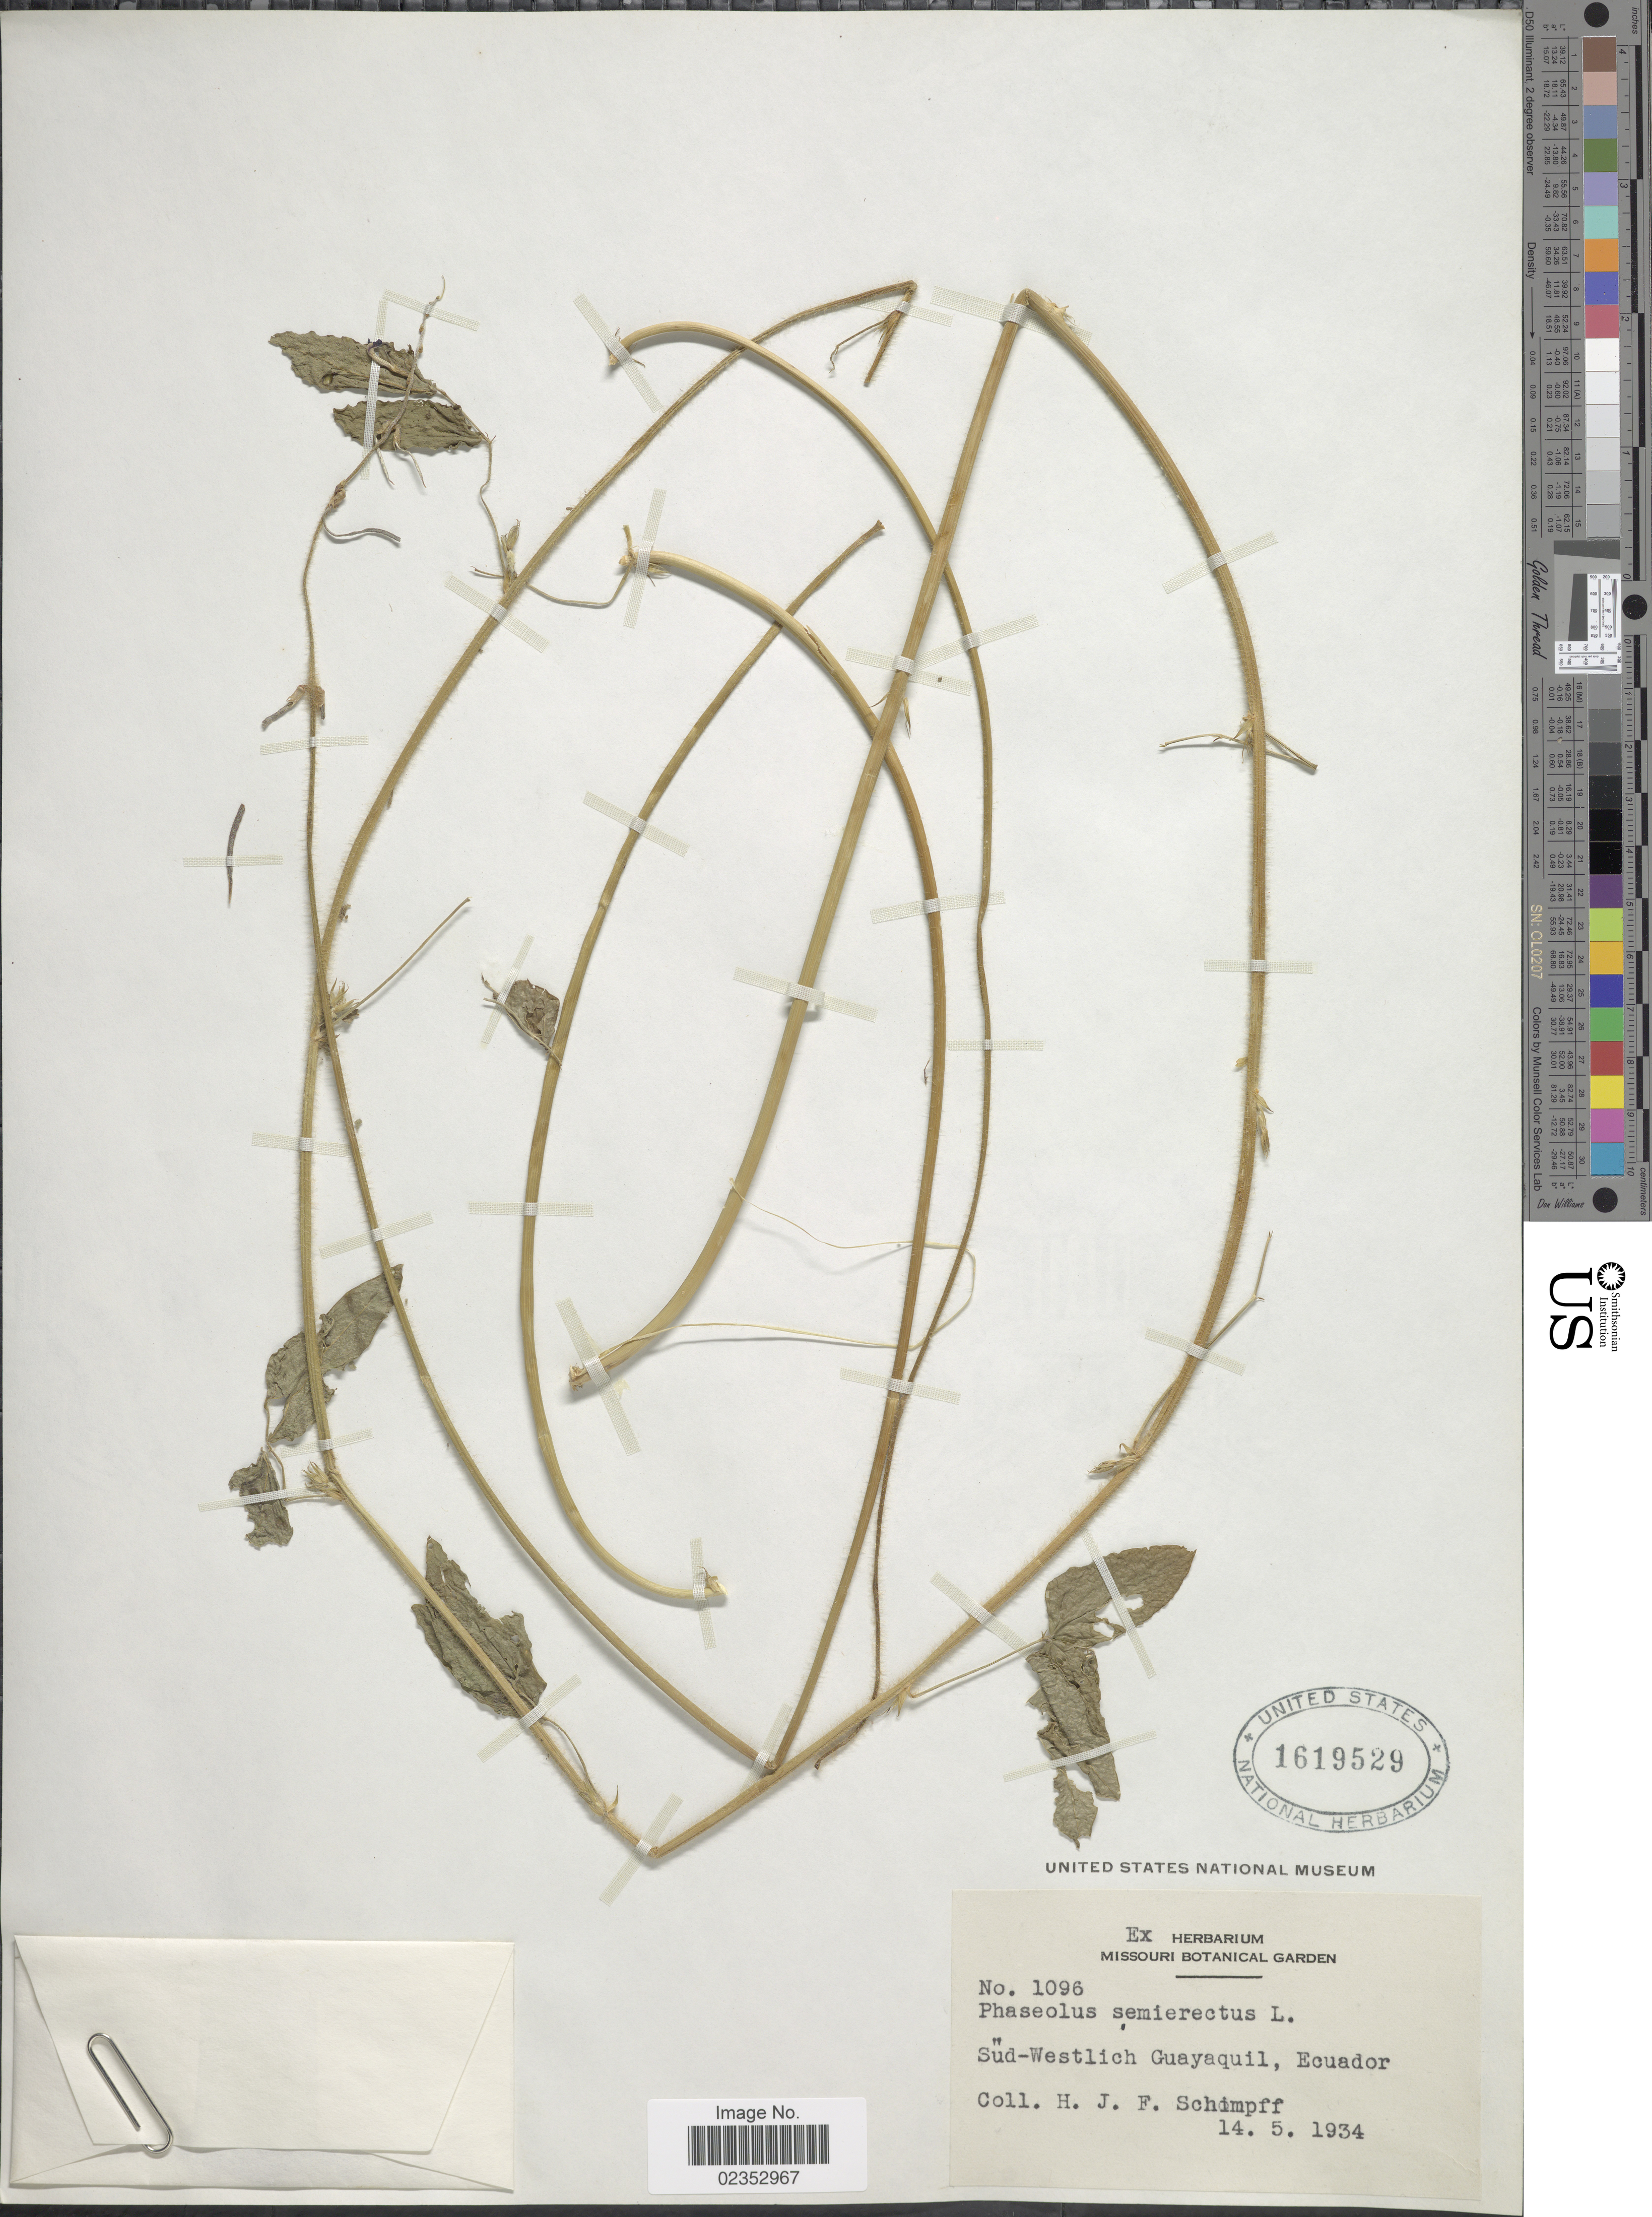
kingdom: Plantae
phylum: Tracheophyta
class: Magnoliopsida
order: Fabales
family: Fabaceae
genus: Phaseolus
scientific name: Phaseolus lathyroides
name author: L.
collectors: H. Schimpff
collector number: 1096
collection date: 1934-05-14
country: Ecuador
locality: Süd-Westlich Guayaquil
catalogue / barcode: US 1619529